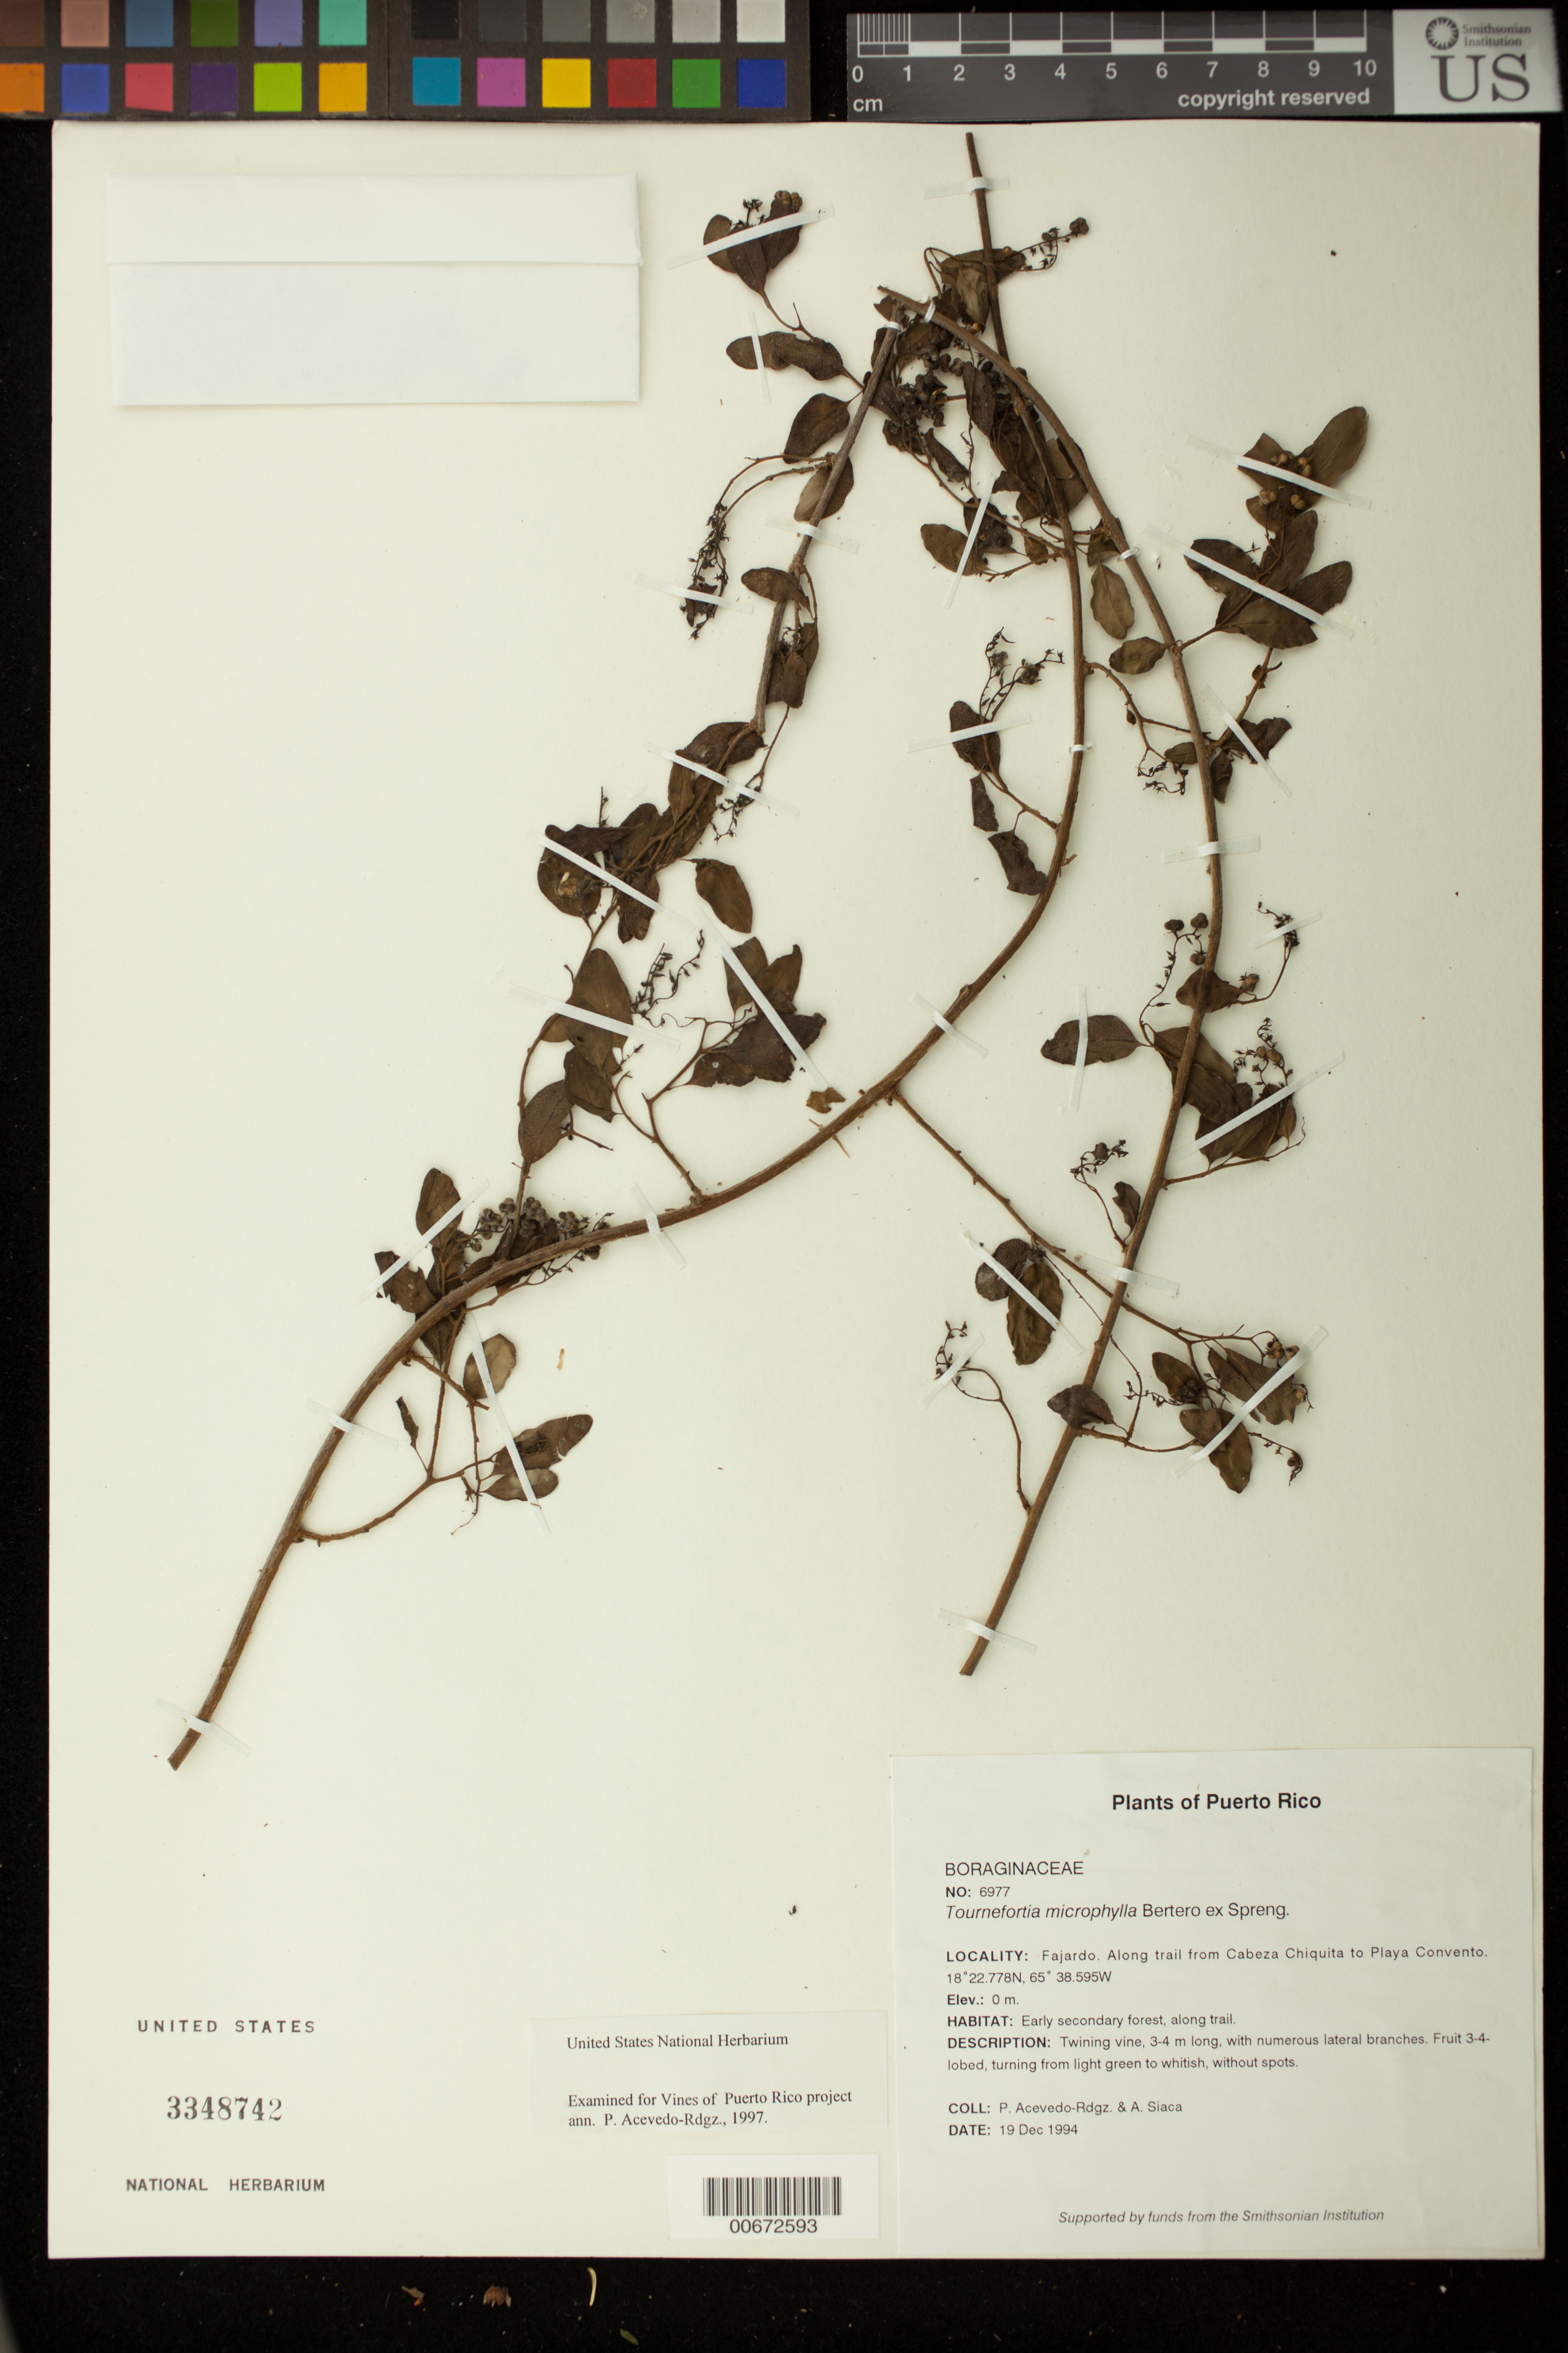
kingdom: Plantae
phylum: Tracheophyta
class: Magnoliopsida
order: Boraginales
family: Heliotropiaceae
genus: Myriopus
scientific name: Myriopus microphyllus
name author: (Bertero ex Spreng.) Feuillet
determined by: Feuillet, C.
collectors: P. Acevedo-Rodr. & A. Siaca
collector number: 6977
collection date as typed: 19 Dec 1994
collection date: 1994-12-19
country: Puerto Rico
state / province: Fajardo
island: Puerto Rico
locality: Fajardo; Along trail from Cabeza Chiquita to Playa Convento.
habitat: Early secondary forest, along trail.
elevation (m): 0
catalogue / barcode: US 3348742